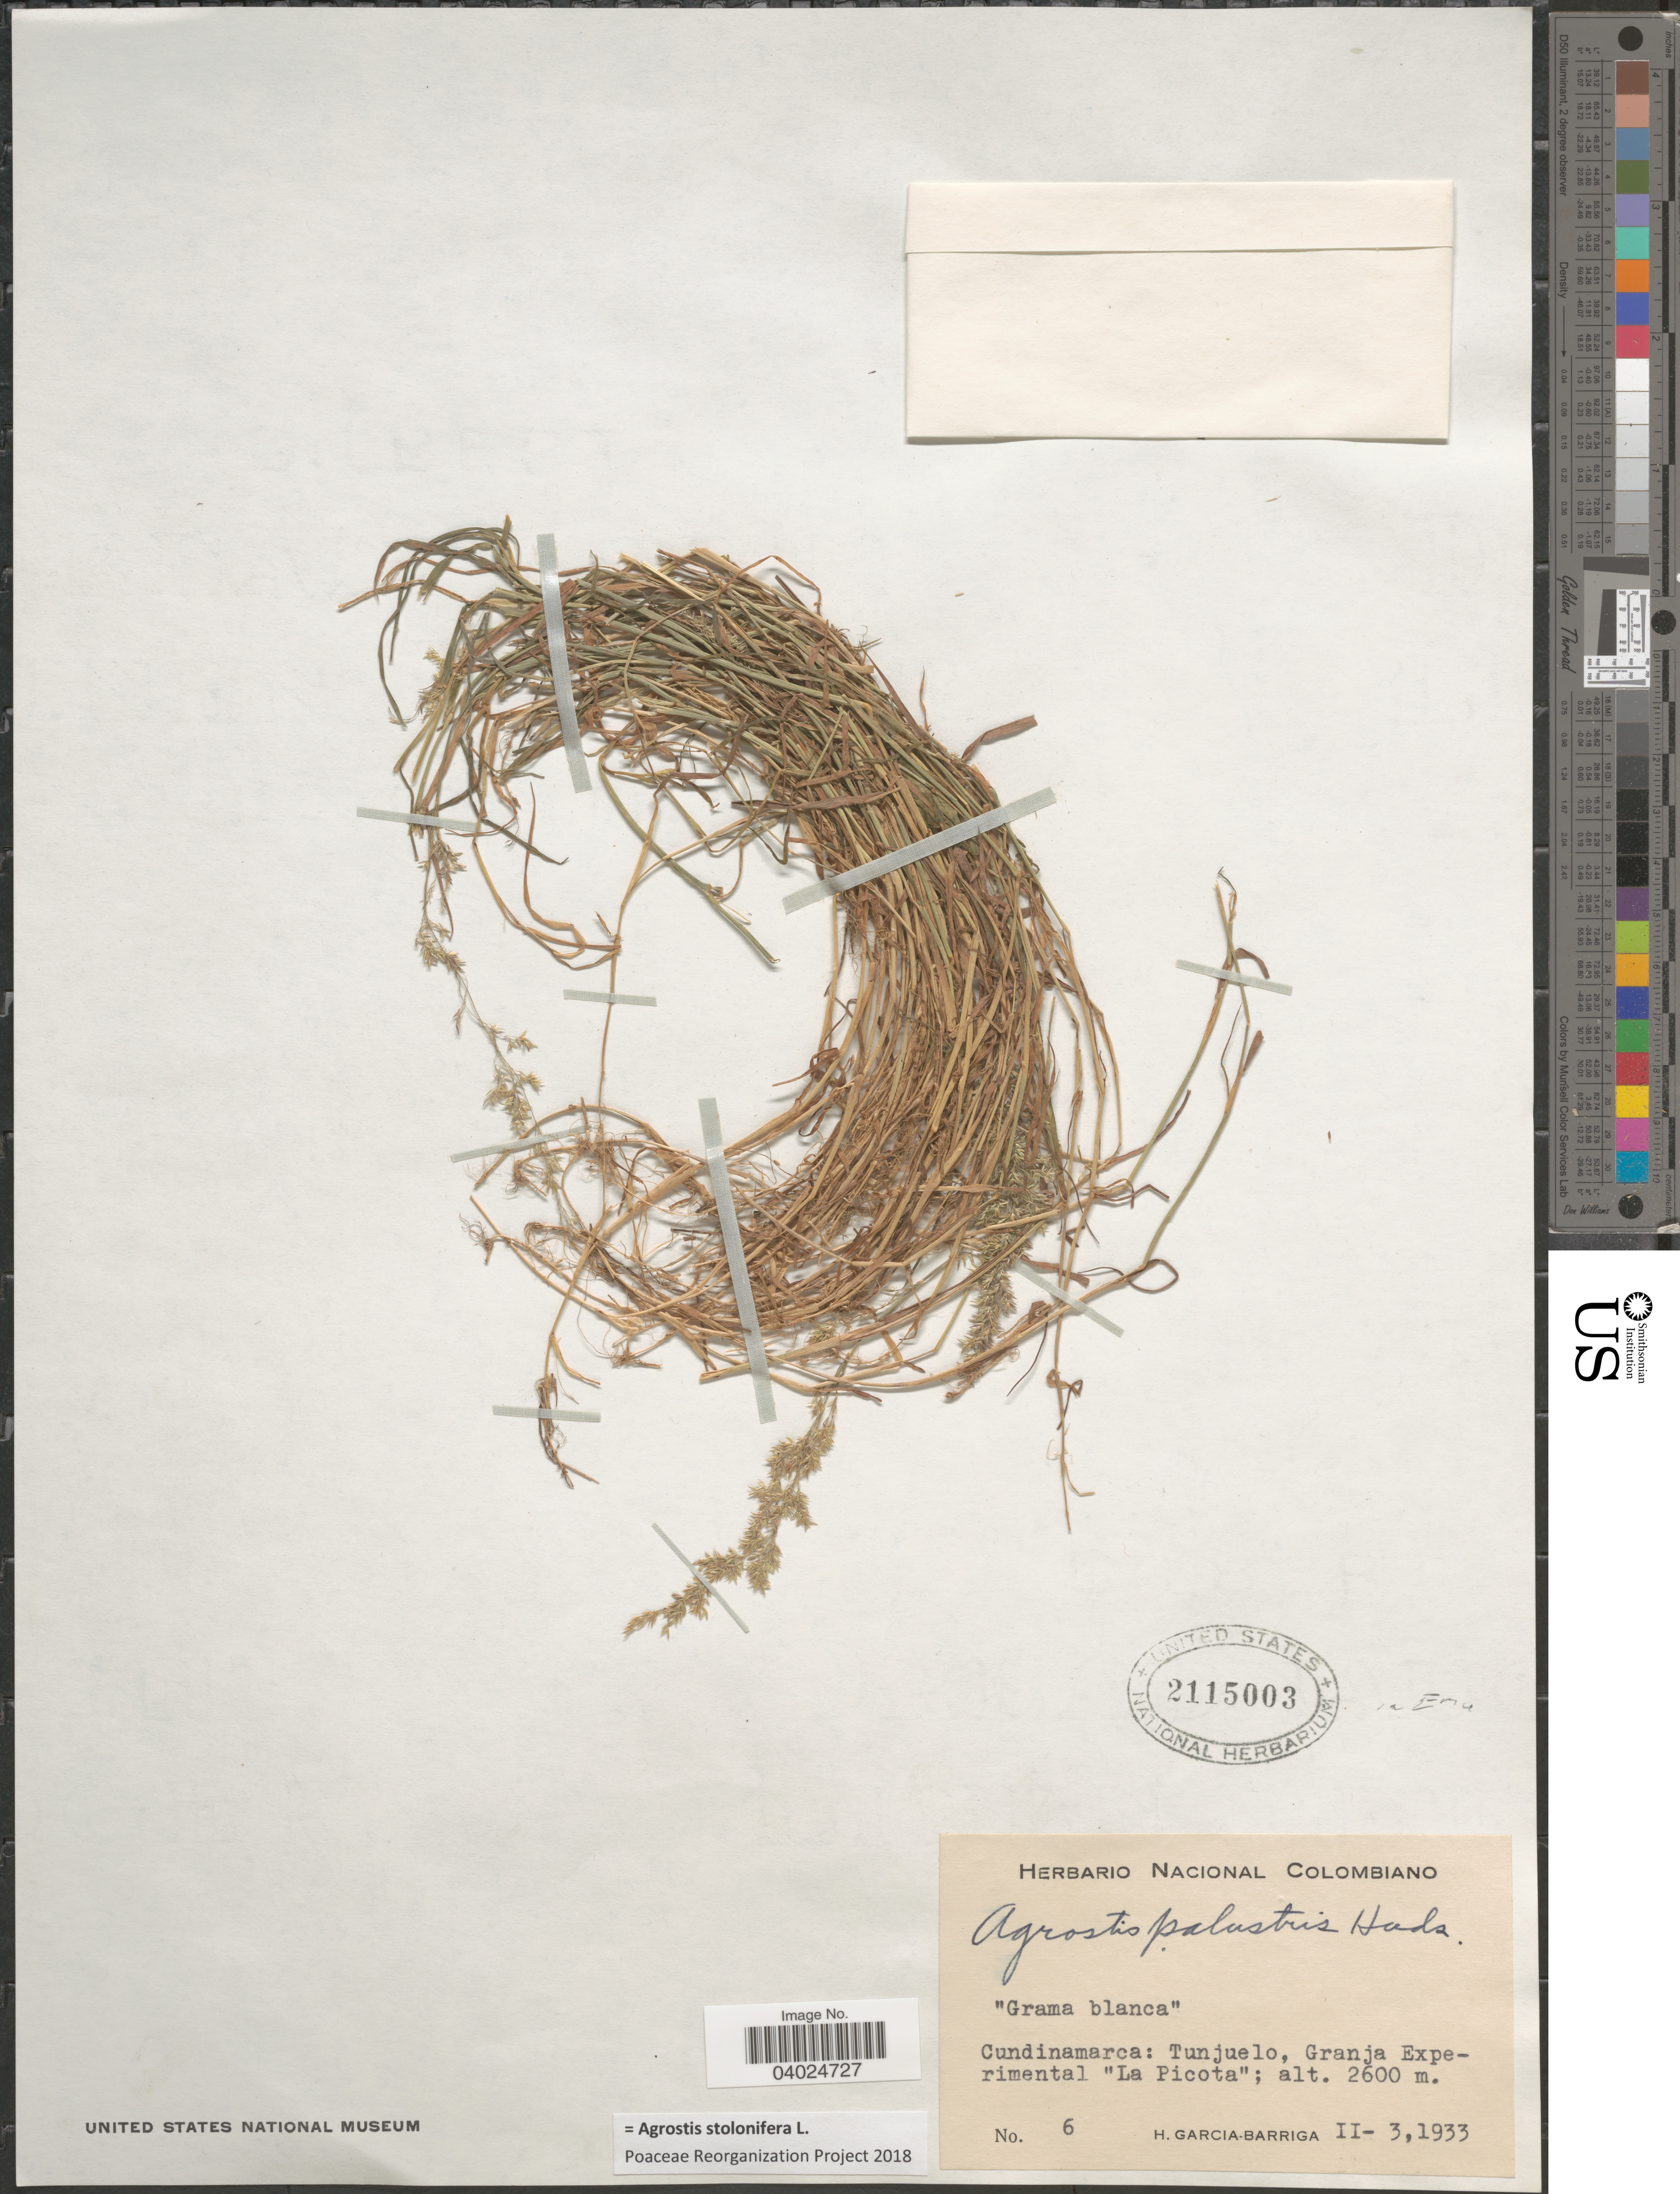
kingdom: Plantae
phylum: Tracheophyta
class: Liliopsida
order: Poales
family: Poaceae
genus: Agrostis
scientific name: Agrostis stolonifera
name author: L.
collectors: H. García Barriga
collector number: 6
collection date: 1933-02-03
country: Colombia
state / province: Cundinamarca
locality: Tunjuelo, Granja Experimental "La Picota".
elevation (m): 2600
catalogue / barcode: US 2115003